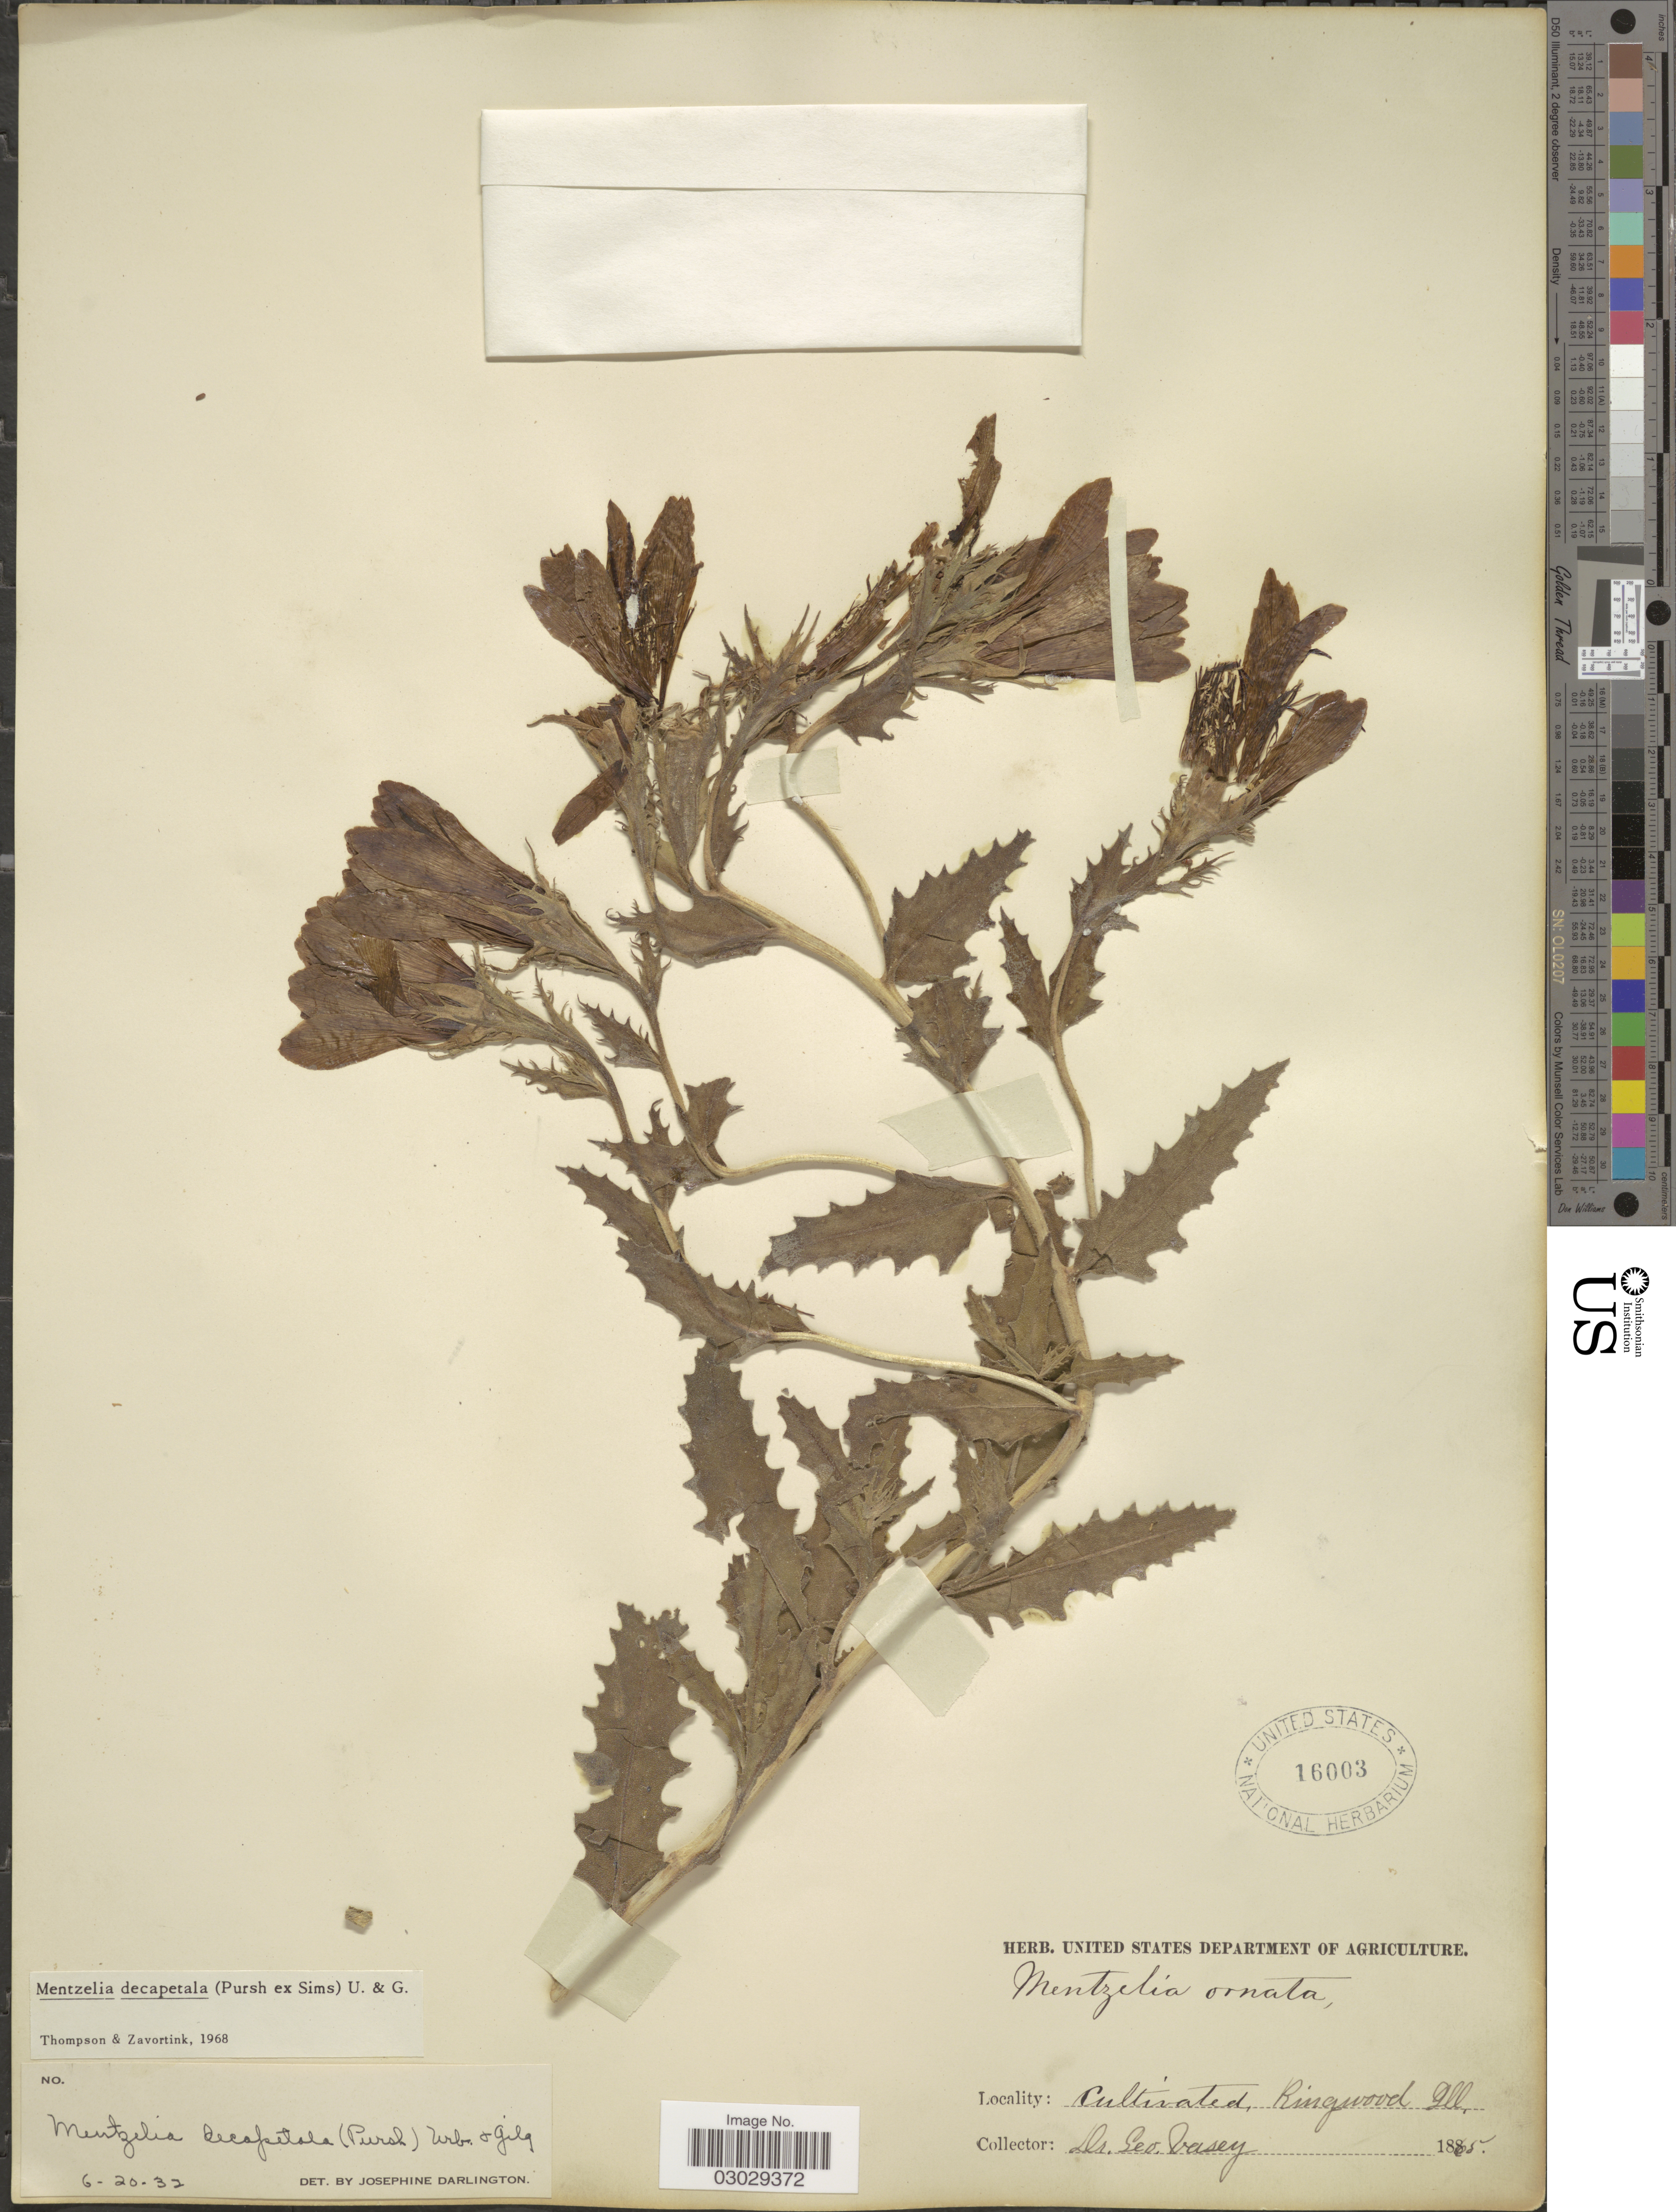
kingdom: Plantae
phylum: Tracheophyta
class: Magnoliopsida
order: Cornales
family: Loasaceae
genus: Mentzelia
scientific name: Mentzelia decapetala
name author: (Sims) Urb.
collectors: G. Vasey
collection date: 1865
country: United States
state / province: Illinois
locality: Ringwood.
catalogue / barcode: US 16003